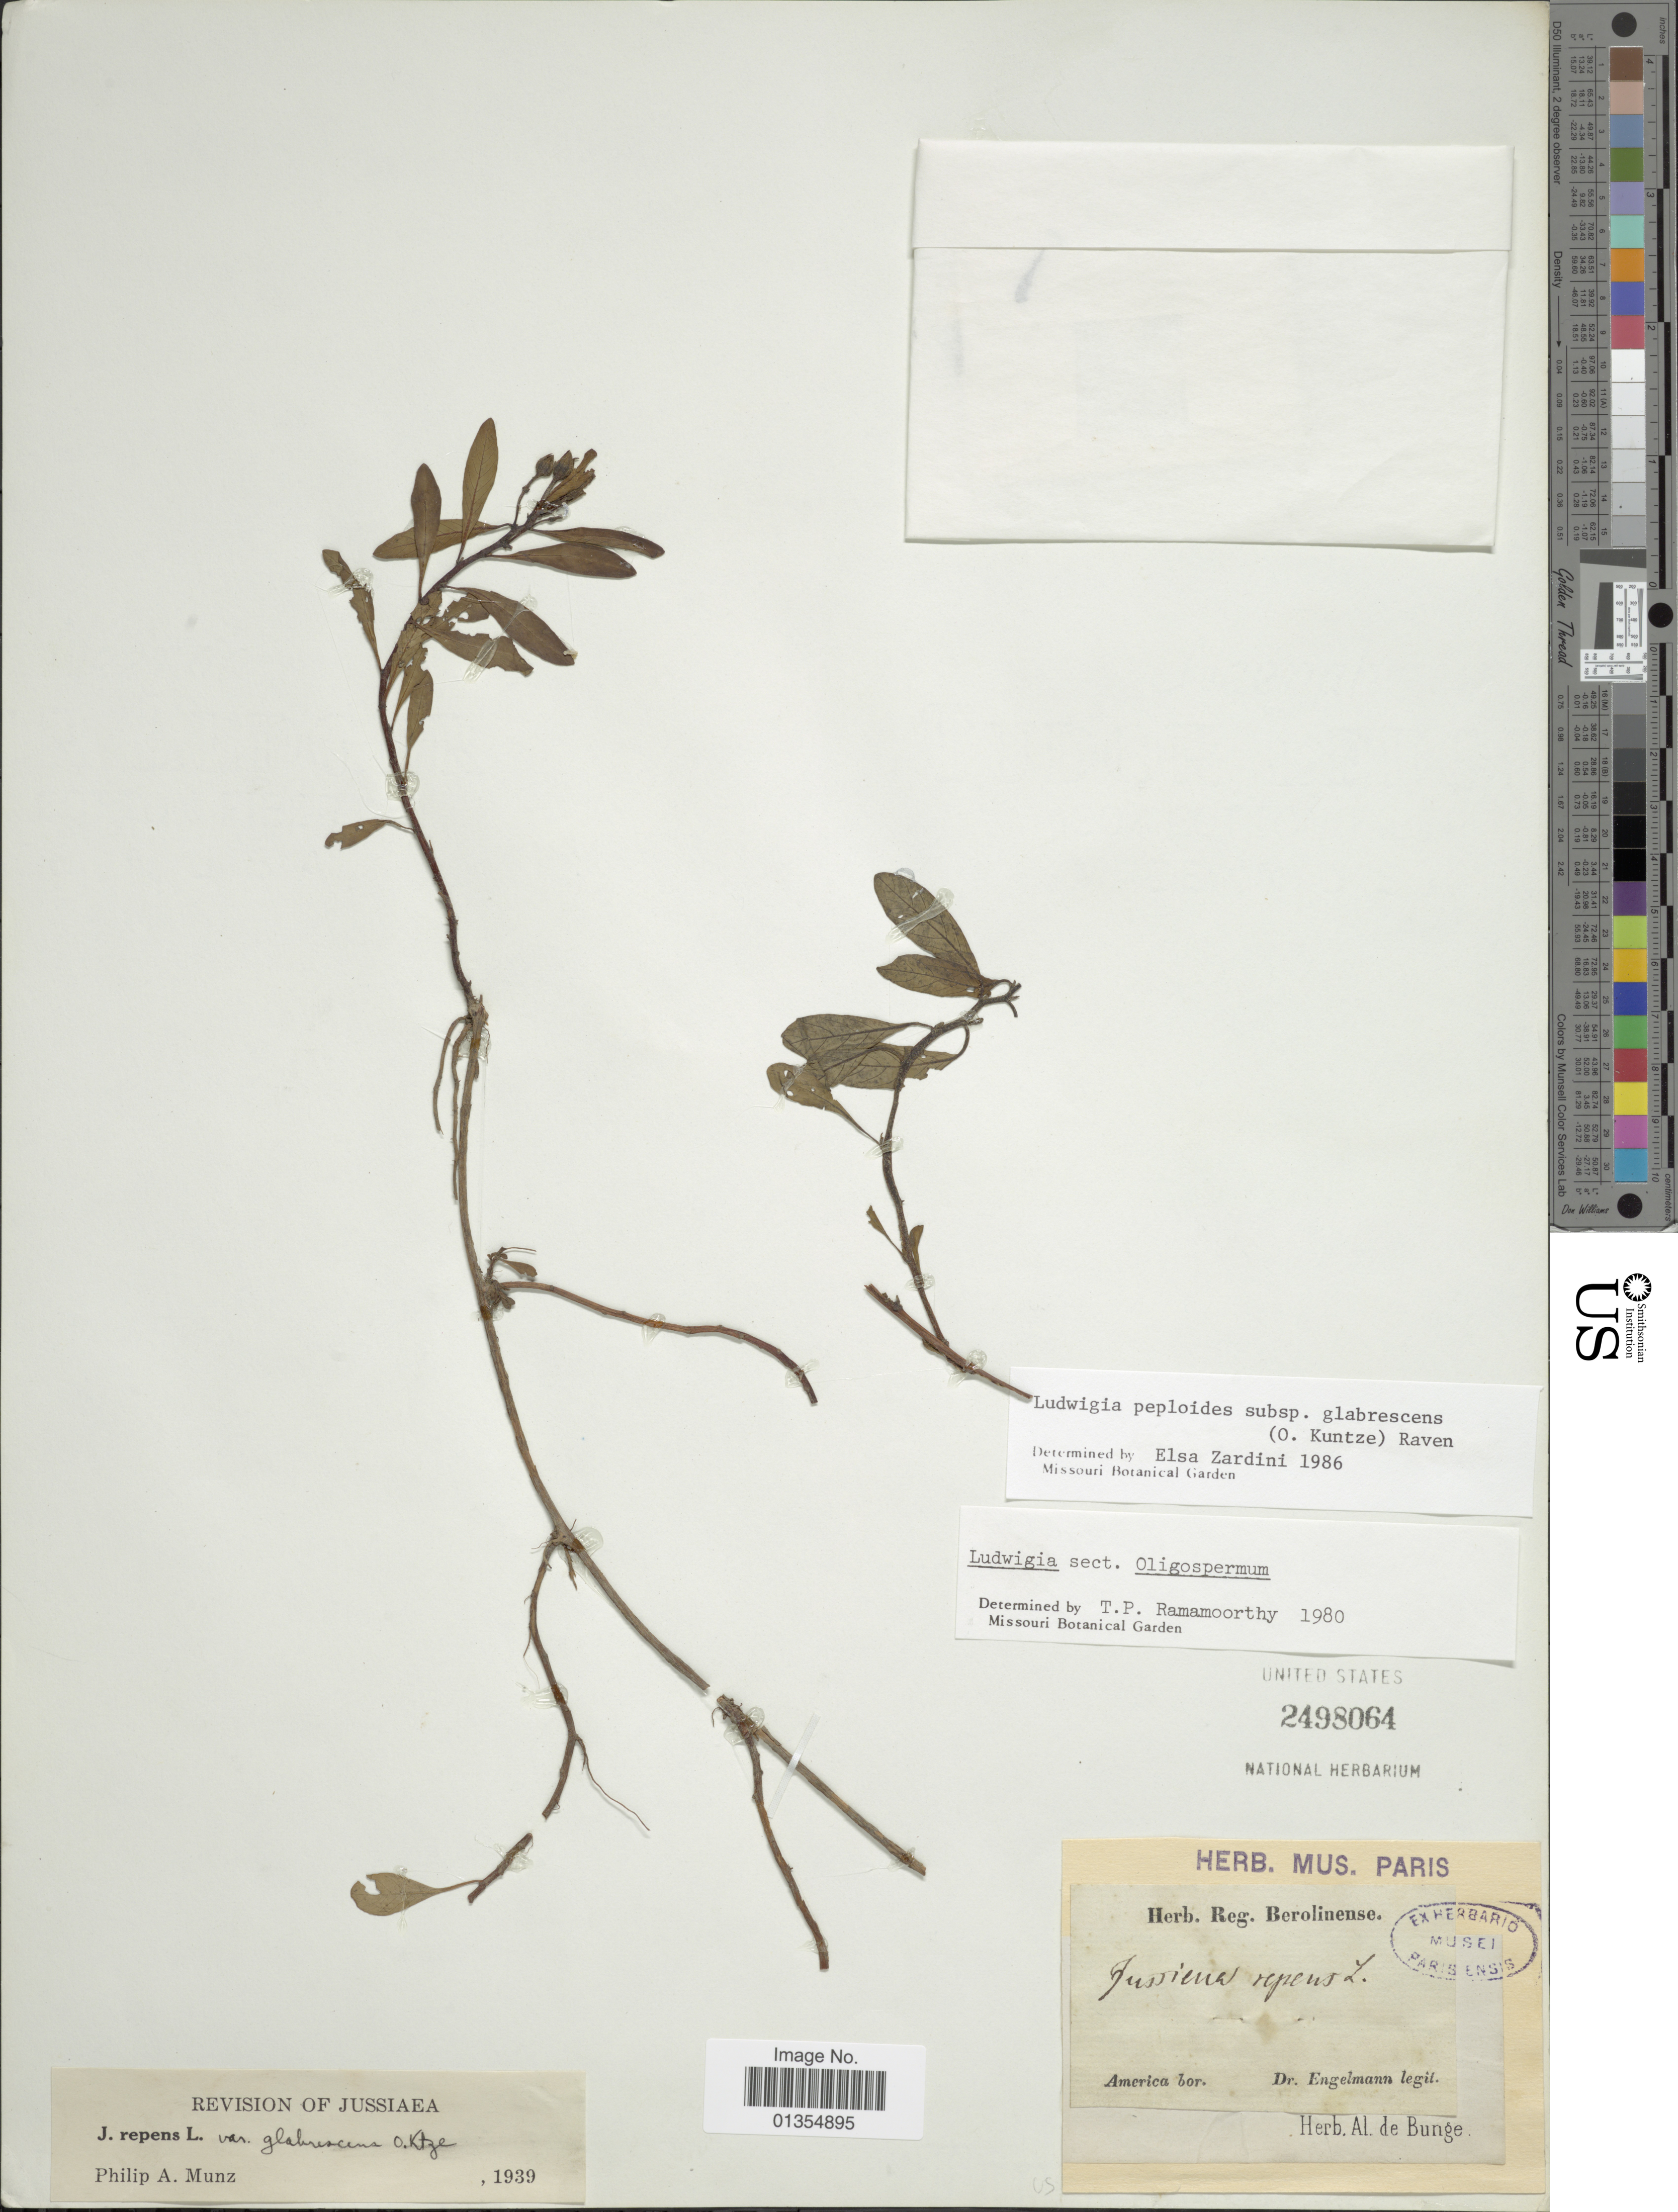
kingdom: Plantae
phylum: Tracheophyta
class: Magnoliopsida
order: Myrtales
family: Onagraceae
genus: Ludwigia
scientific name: Ludwigia peploides subsp. glabrescens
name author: (Kuntze) P.H. Raven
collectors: -- Engelmann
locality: America bor.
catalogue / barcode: US 2498064